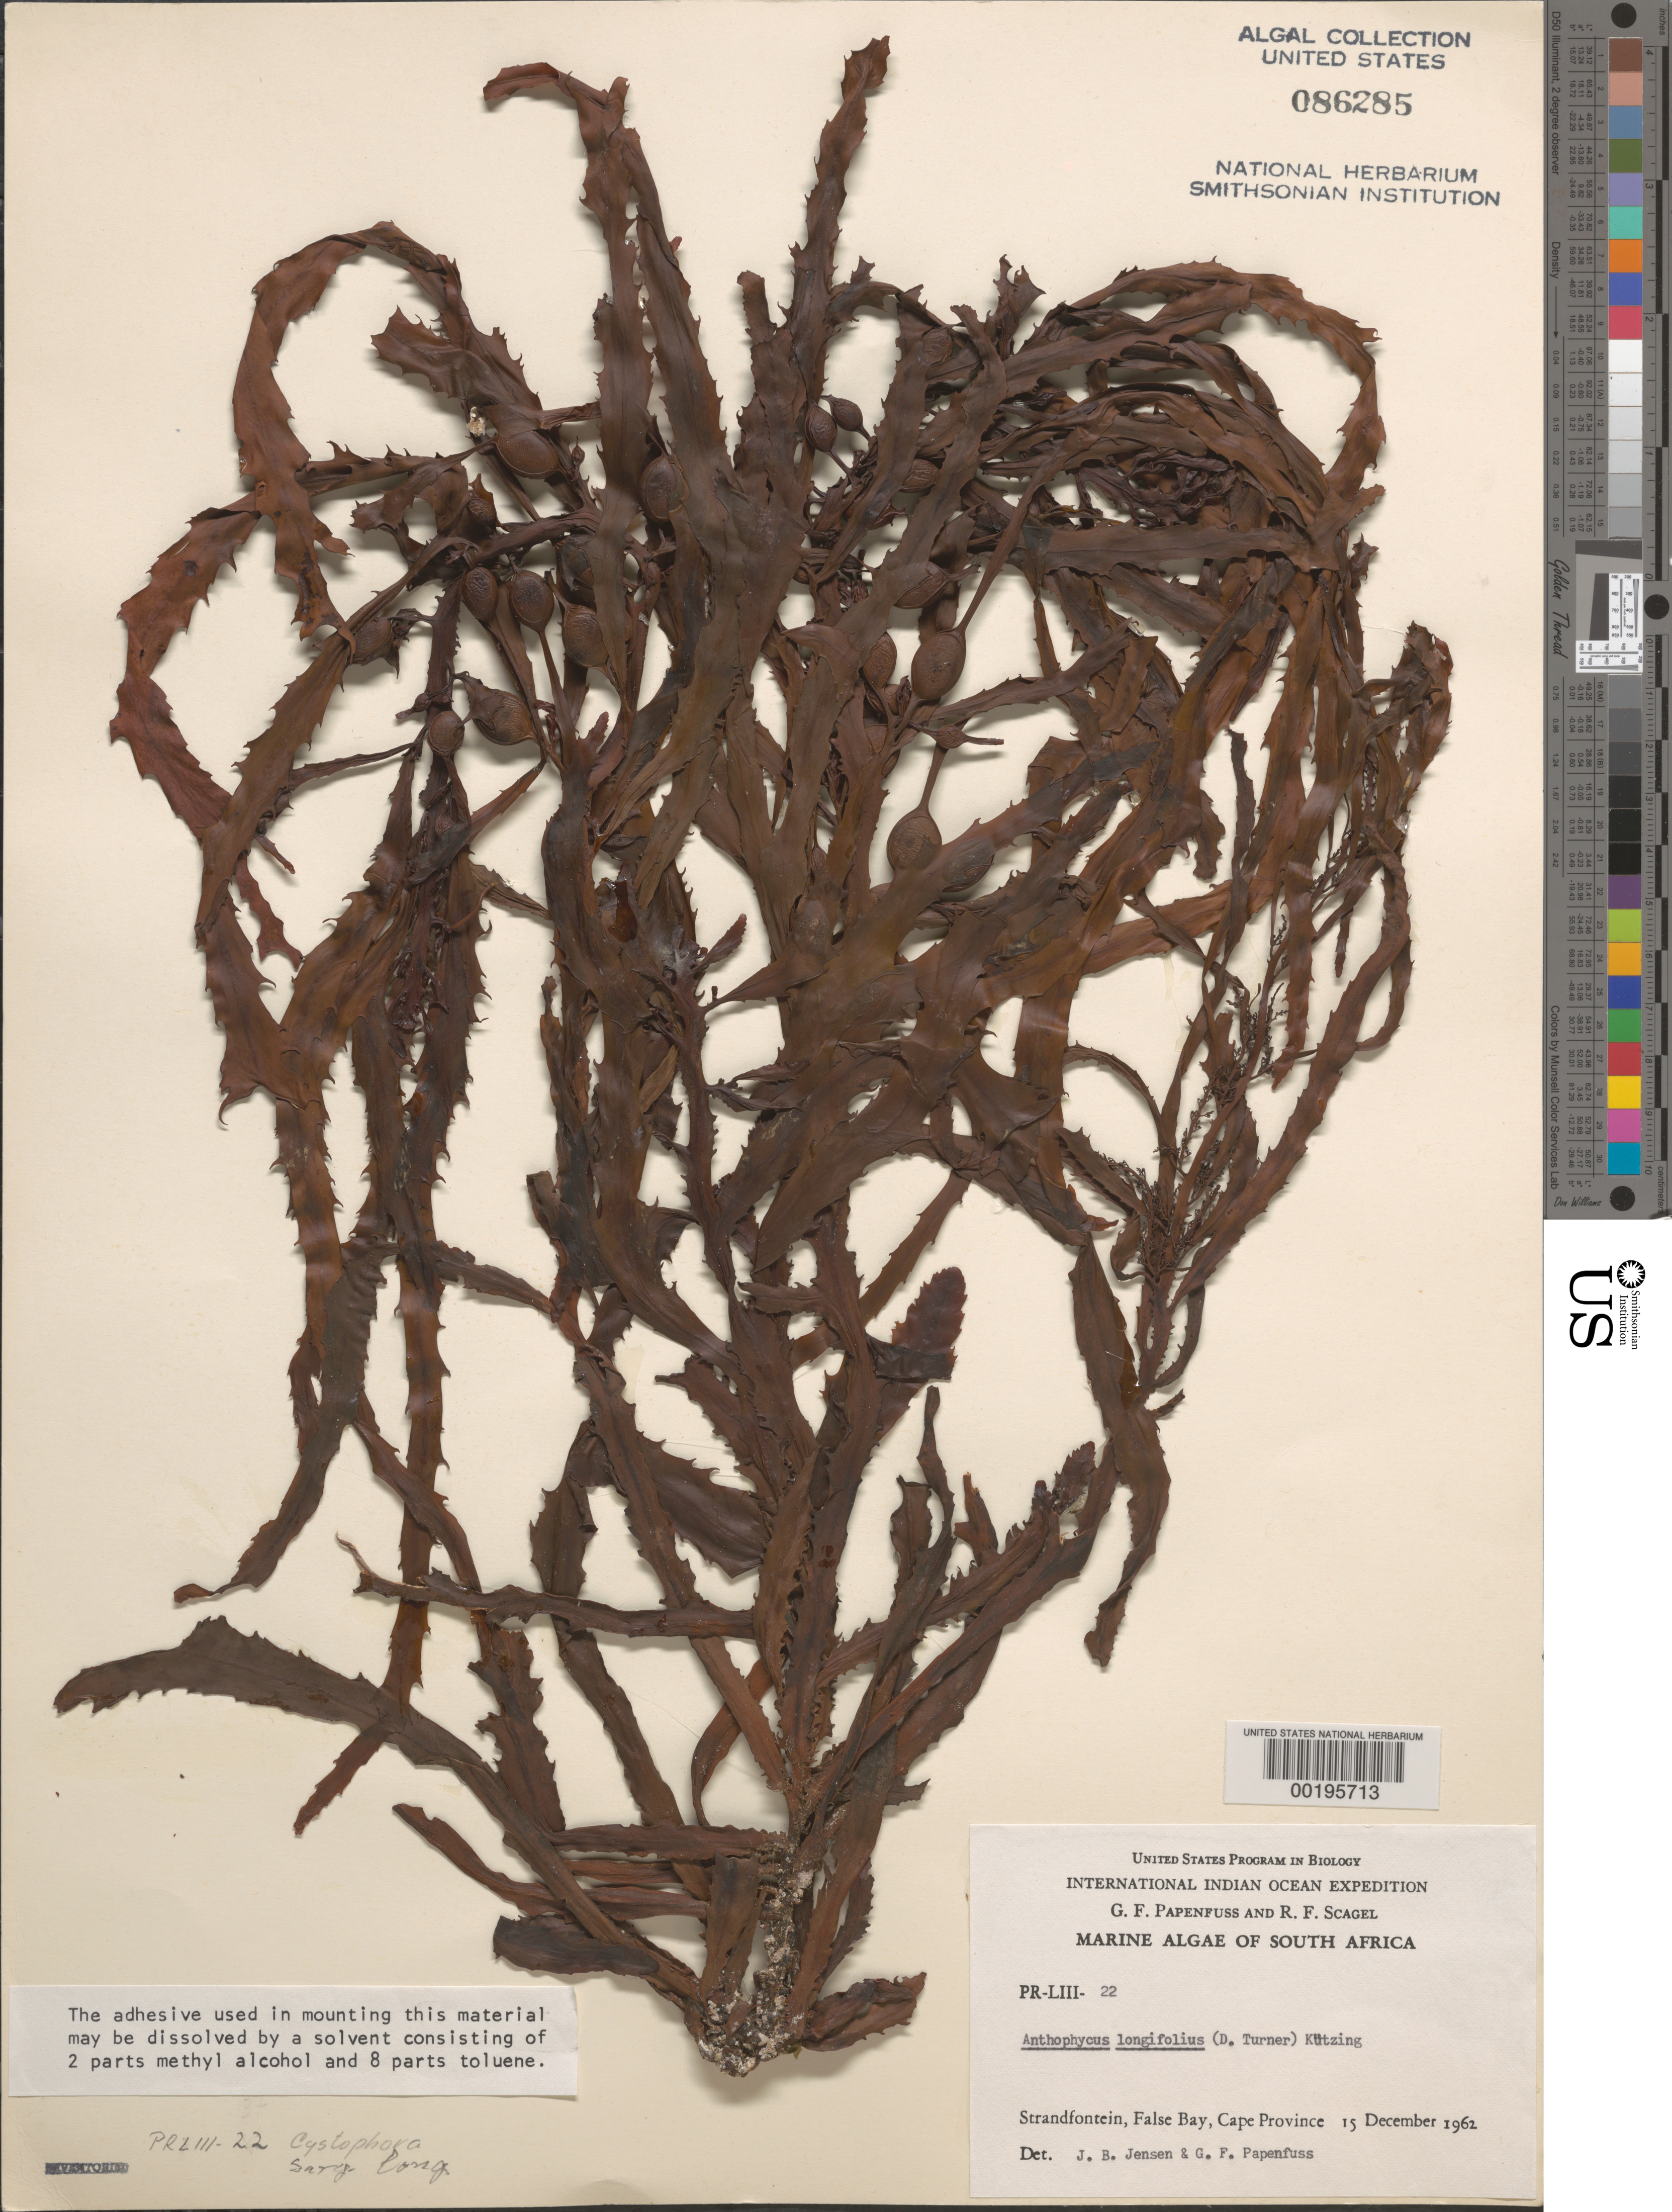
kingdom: Chromista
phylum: Ochrophyta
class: Phaeophyceae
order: Fucales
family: Sargassaceae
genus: Anthophycus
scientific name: Anthophycus longifolius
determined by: Jensen, J. B.; Papenfuss, G. F.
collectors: G. Papenfuss & R. F. Scagel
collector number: PR-LIII-22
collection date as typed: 15 Dec 1962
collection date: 1962-12-15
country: South Africa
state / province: Western Cape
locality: Strandfontein, False Bay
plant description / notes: International Indian Ocean Expedition, 1962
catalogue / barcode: US 86285